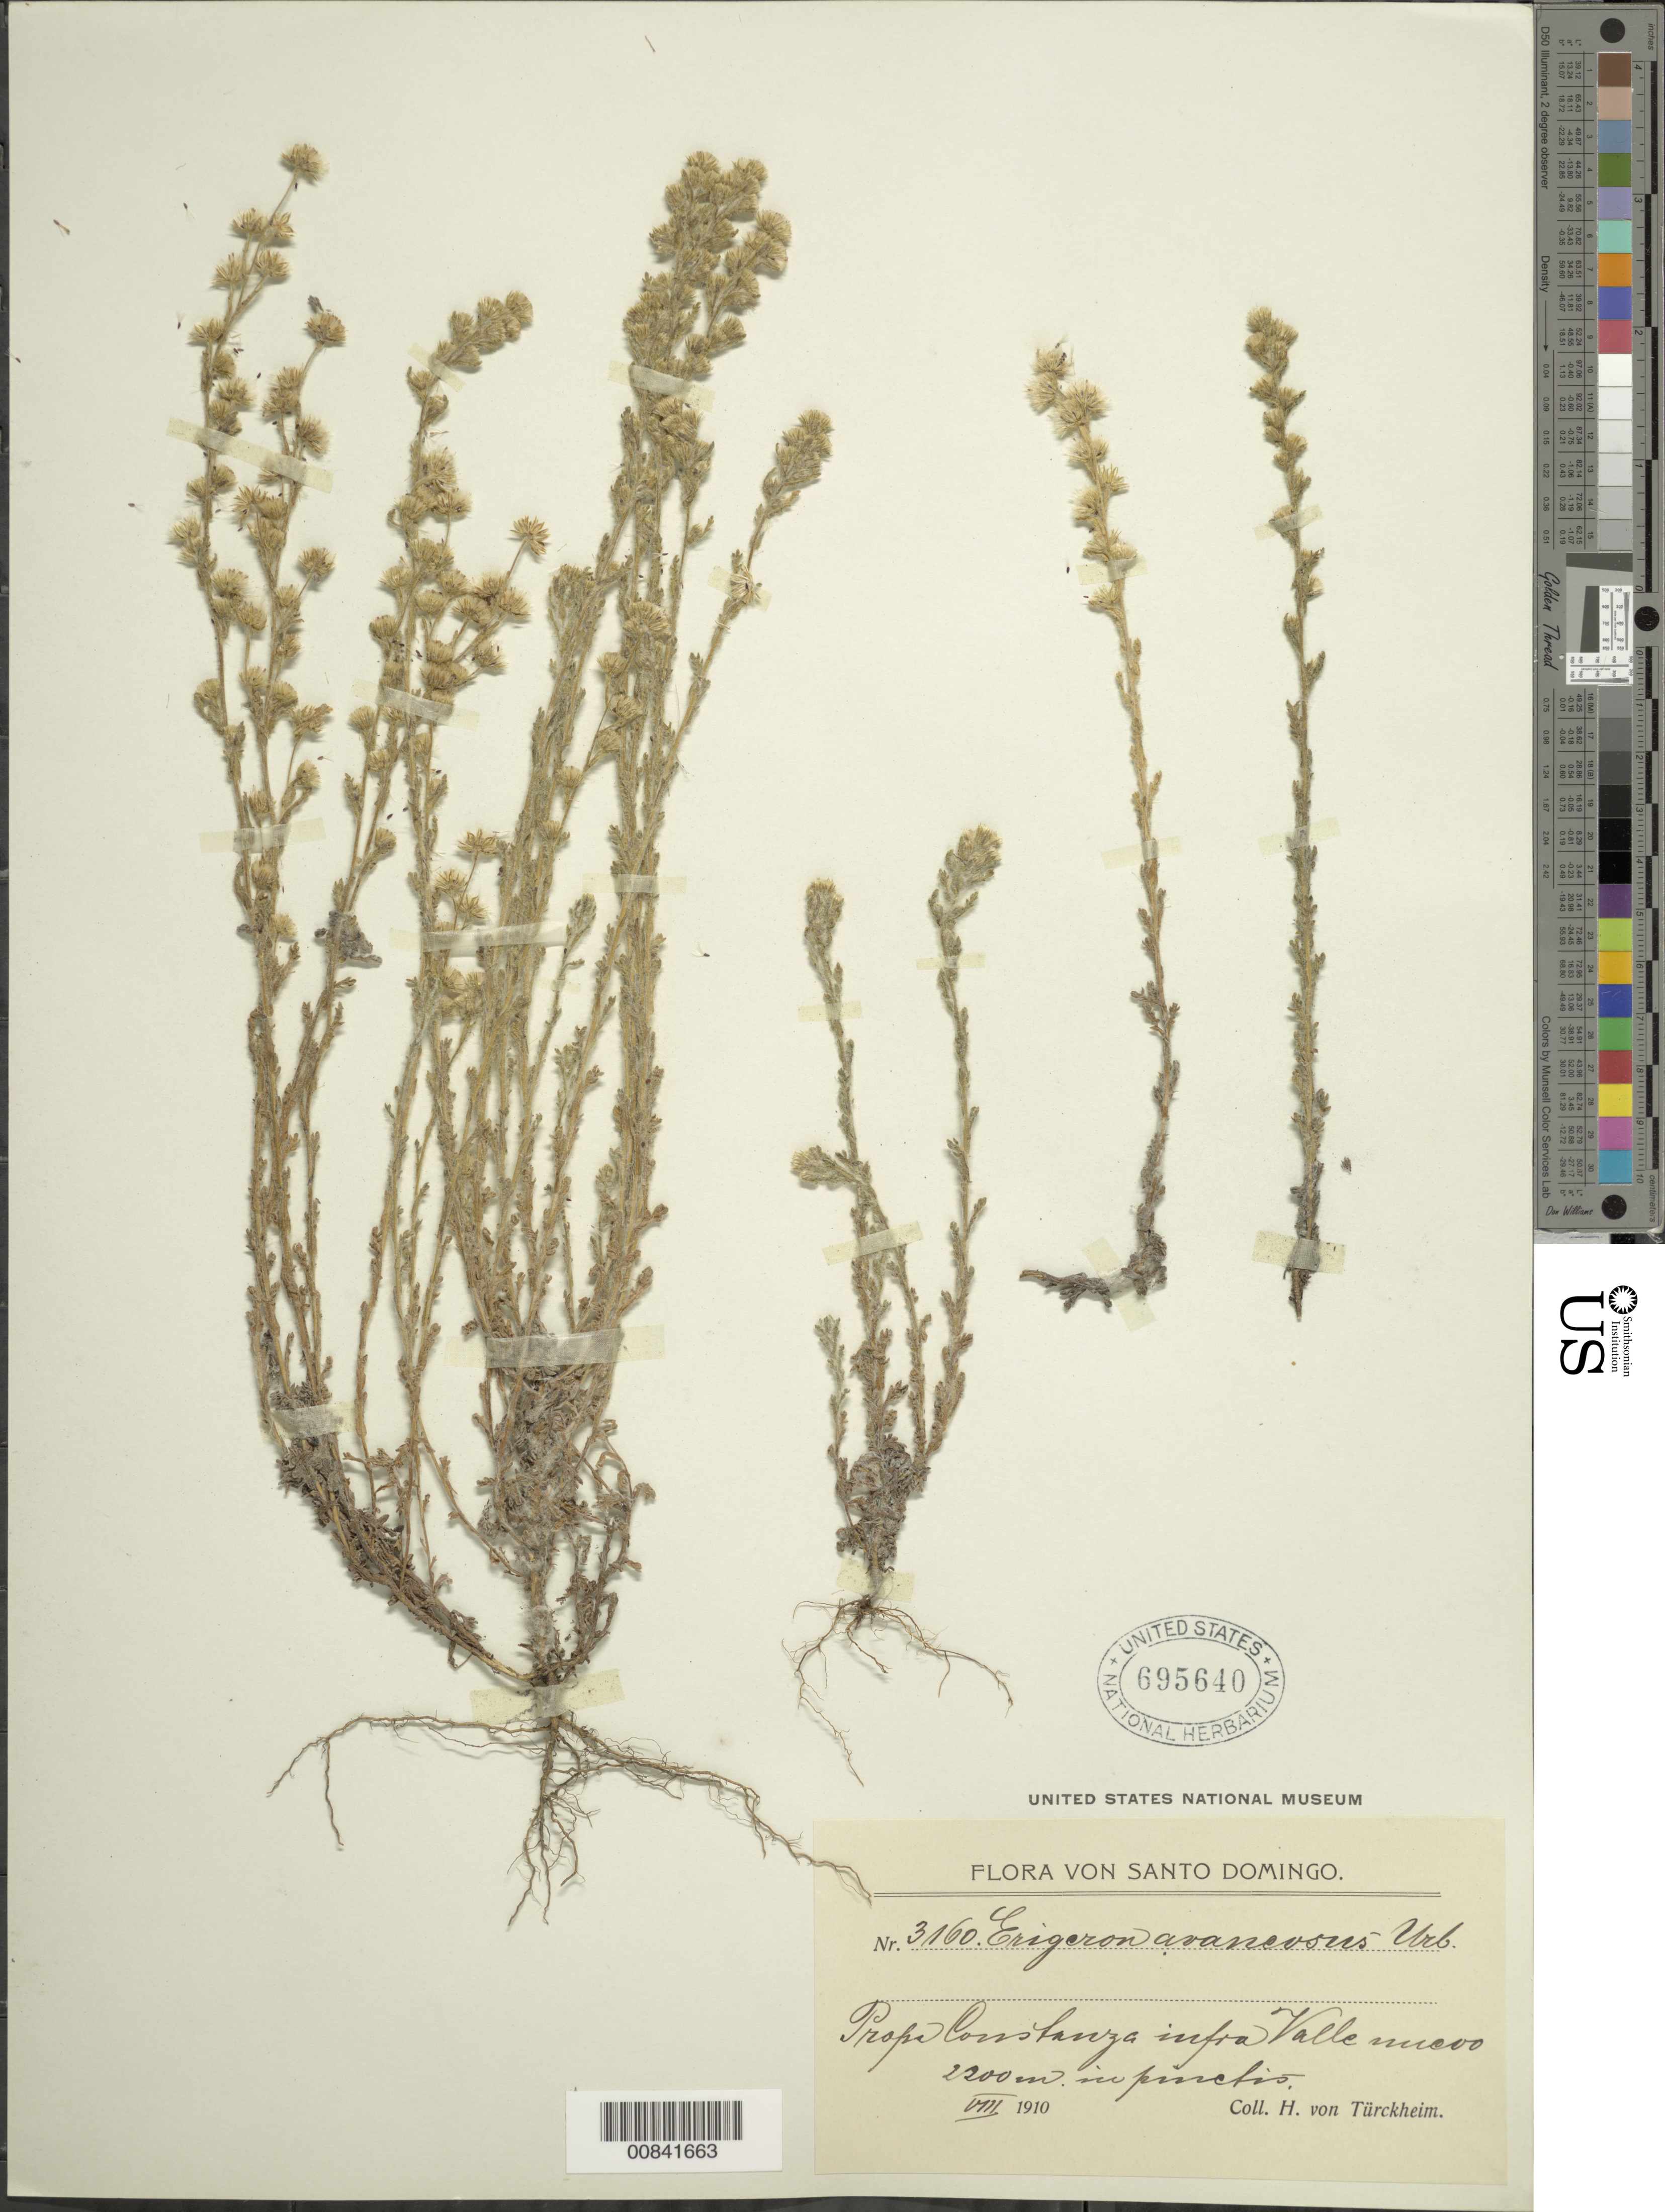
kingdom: Plantae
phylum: Tracheophyta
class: Magnoliopsida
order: Asterales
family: Asteraceae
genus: Conyza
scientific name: Conyza arenosa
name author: Cronq.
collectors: H. von Türckheim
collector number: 3160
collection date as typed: Aug 1910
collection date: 1910-08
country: Dominican Republic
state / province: La Vega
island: Hispaniola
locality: Constanza, Valle Nuevo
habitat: Pinctis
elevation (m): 2200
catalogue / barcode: US 695640